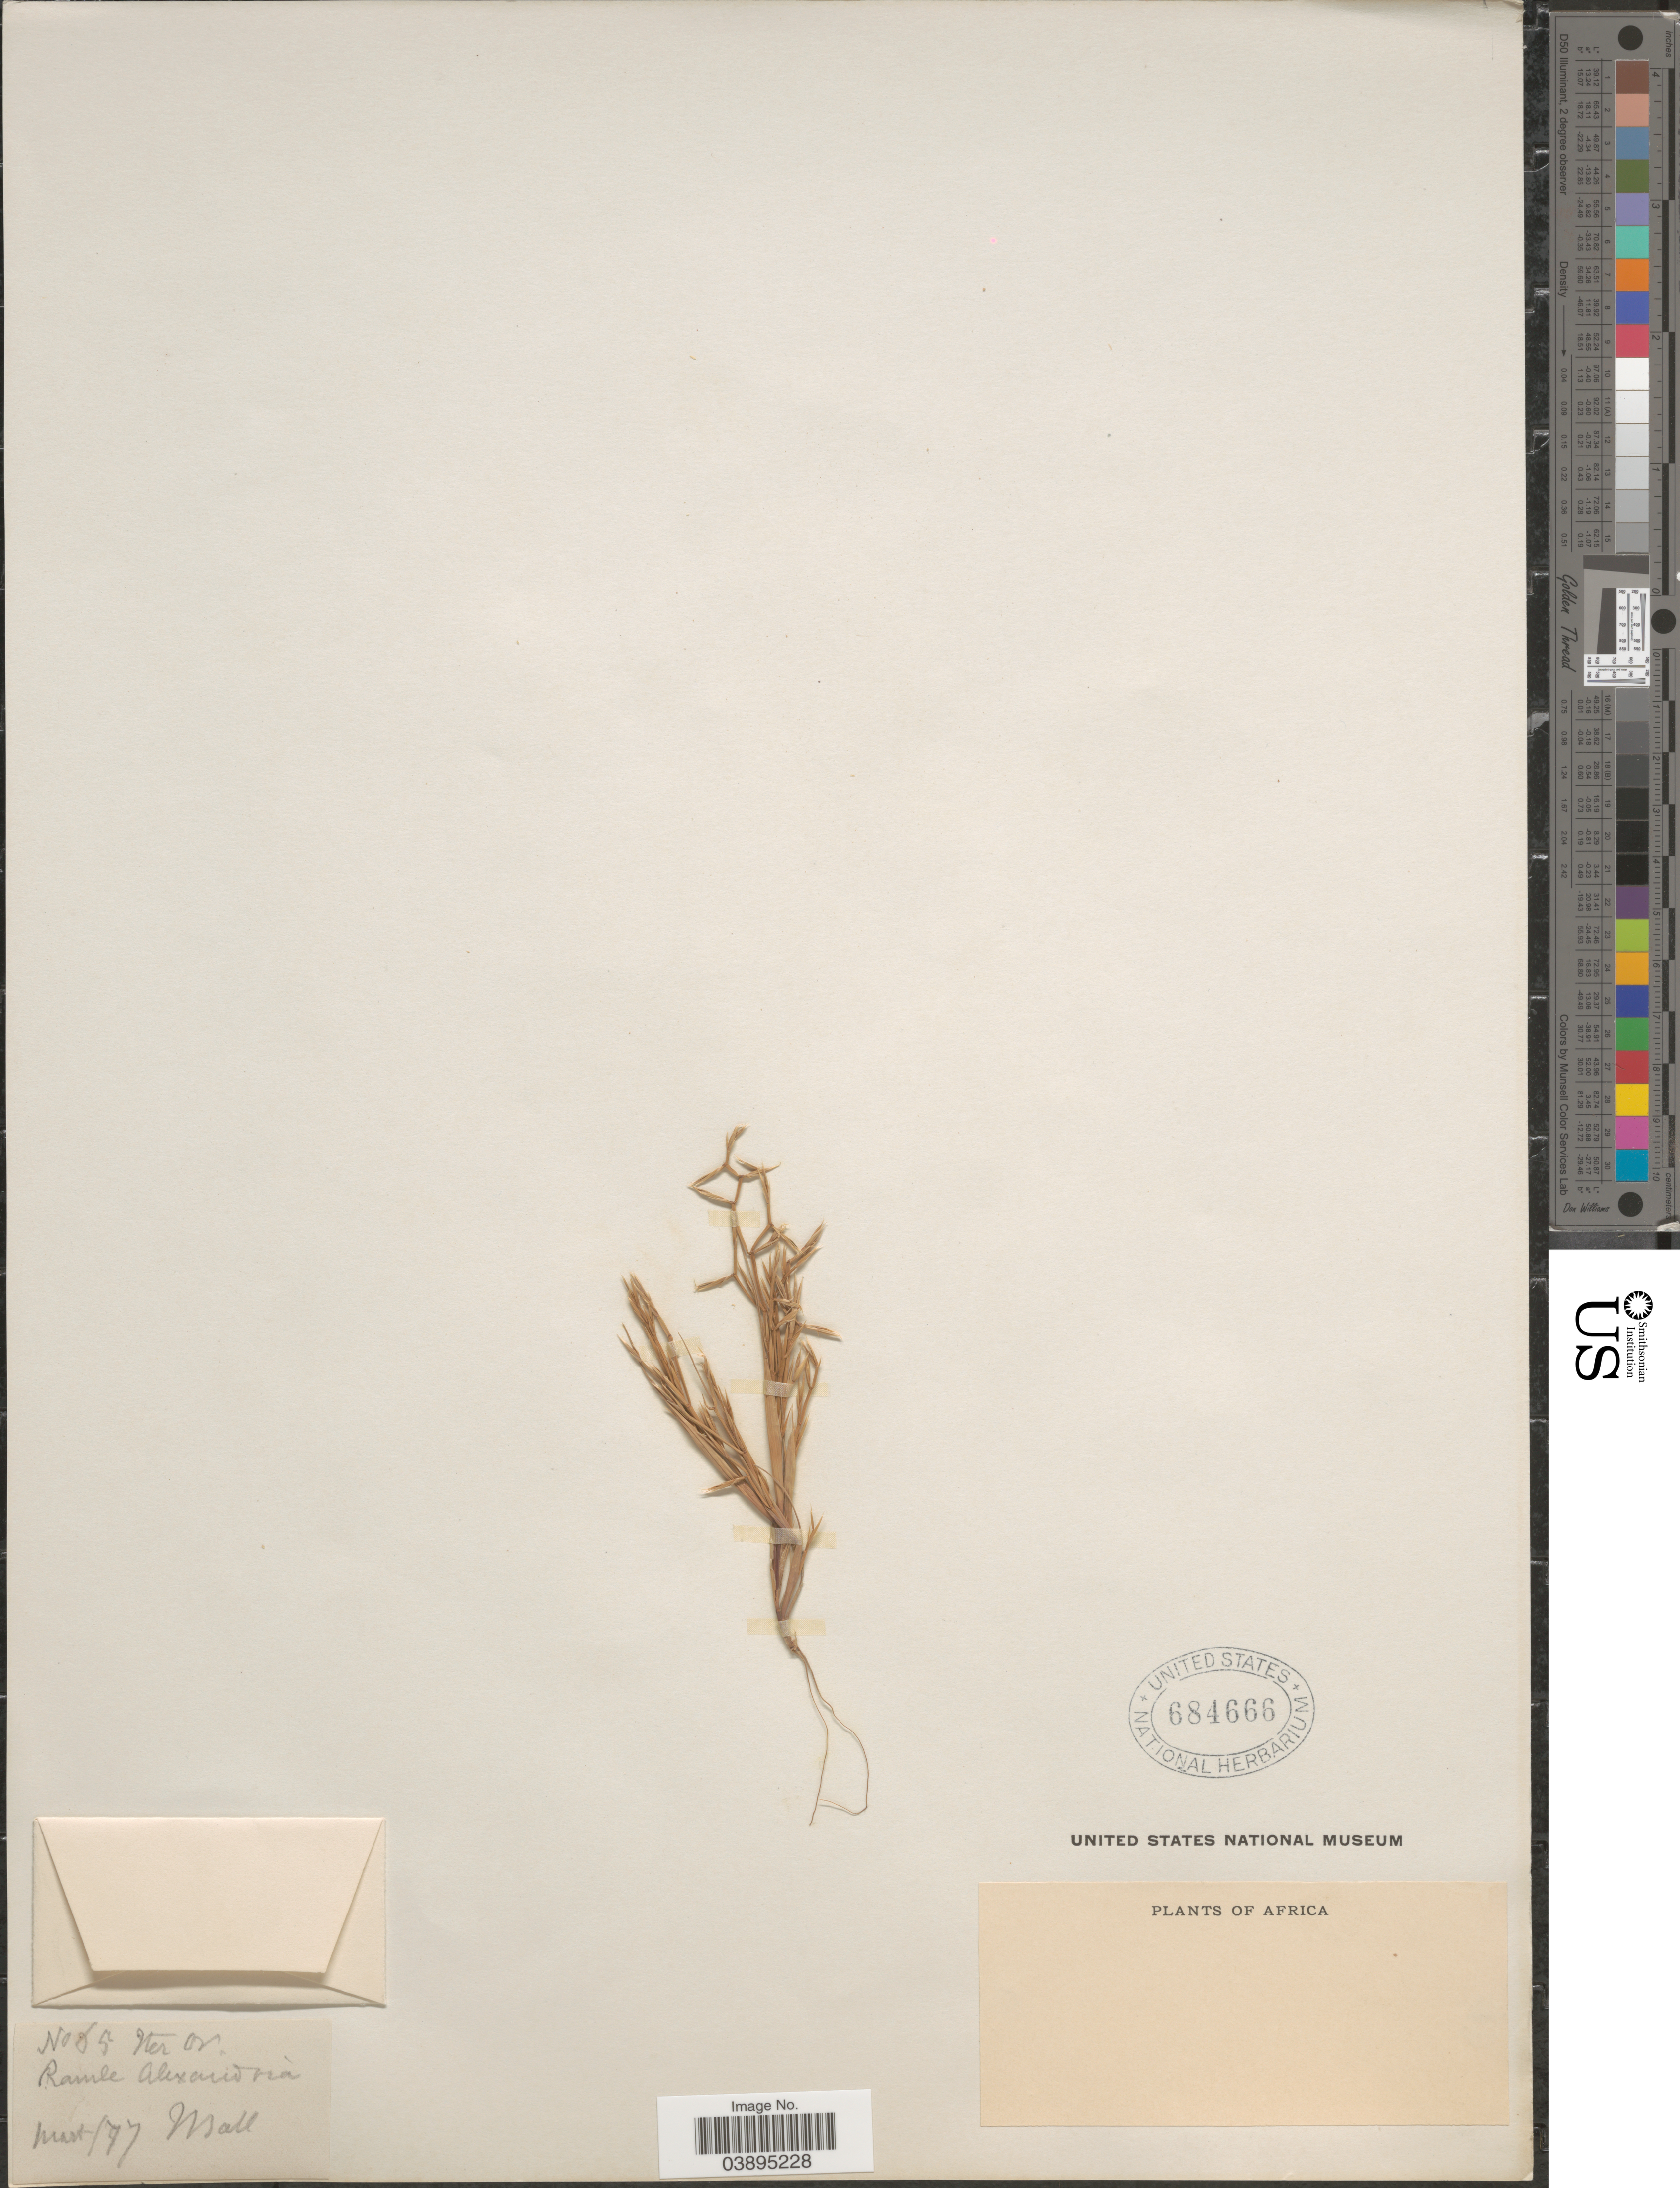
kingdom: Plantae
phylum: Tracheophyta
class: Liliopsida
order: Poales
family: Poaceae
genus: Cutandia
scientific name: Cutandia memphitica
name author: (Spreng.) K. Richt.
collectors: J. Ball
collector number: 65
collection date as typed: Transcribed d/m/y: /3/77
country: Egypt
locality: Iter Or. Ramle Alexandria. Africa.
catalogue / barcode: US 684666